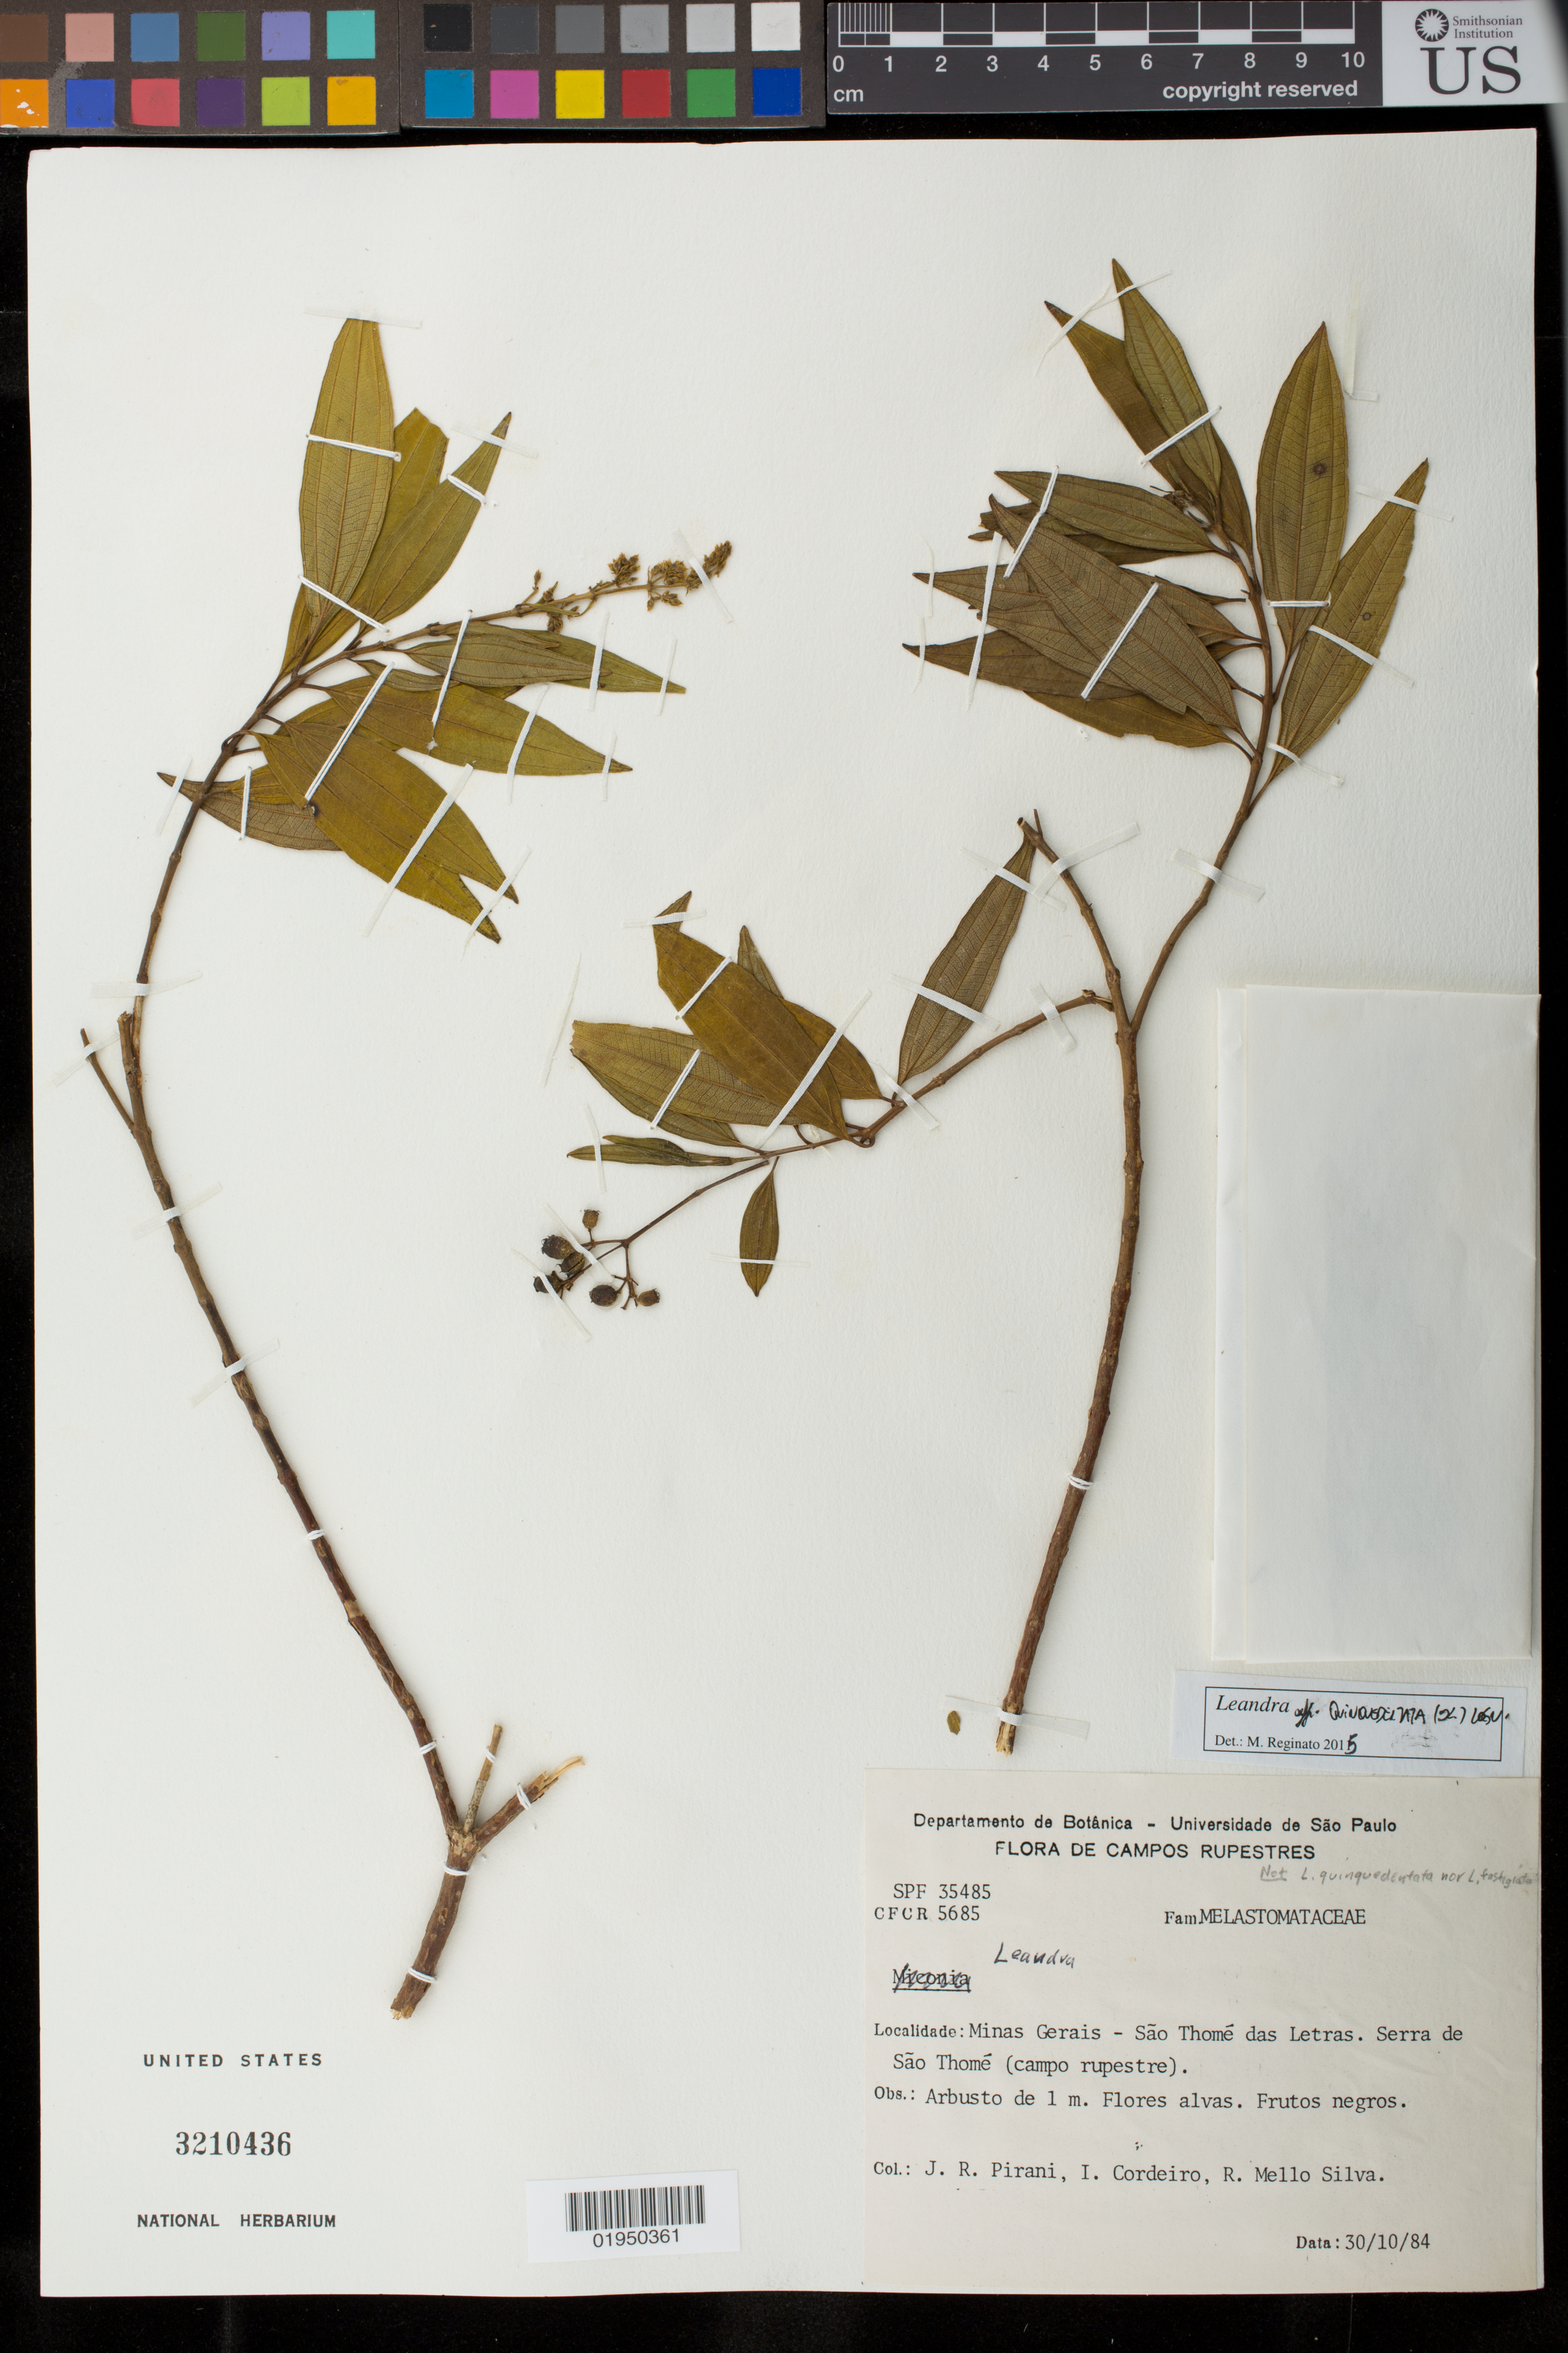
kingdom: Plantae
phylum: Tracheophyta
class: Magnoliopsida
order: Myrtales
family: Melastomataceae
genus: Leandra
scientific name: Leandra quinquedentata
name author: Cogn.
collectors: J. R. Pirani, I. Cordeiro & R. Mello-Silva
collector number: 35485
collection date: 1984-10-30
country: Brazil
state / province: Minas Gerais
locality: Sao Thome das Letras. Serra de Sao Thome (campo rupestre)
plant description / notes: CFCR 5685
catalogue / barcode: US 3210436